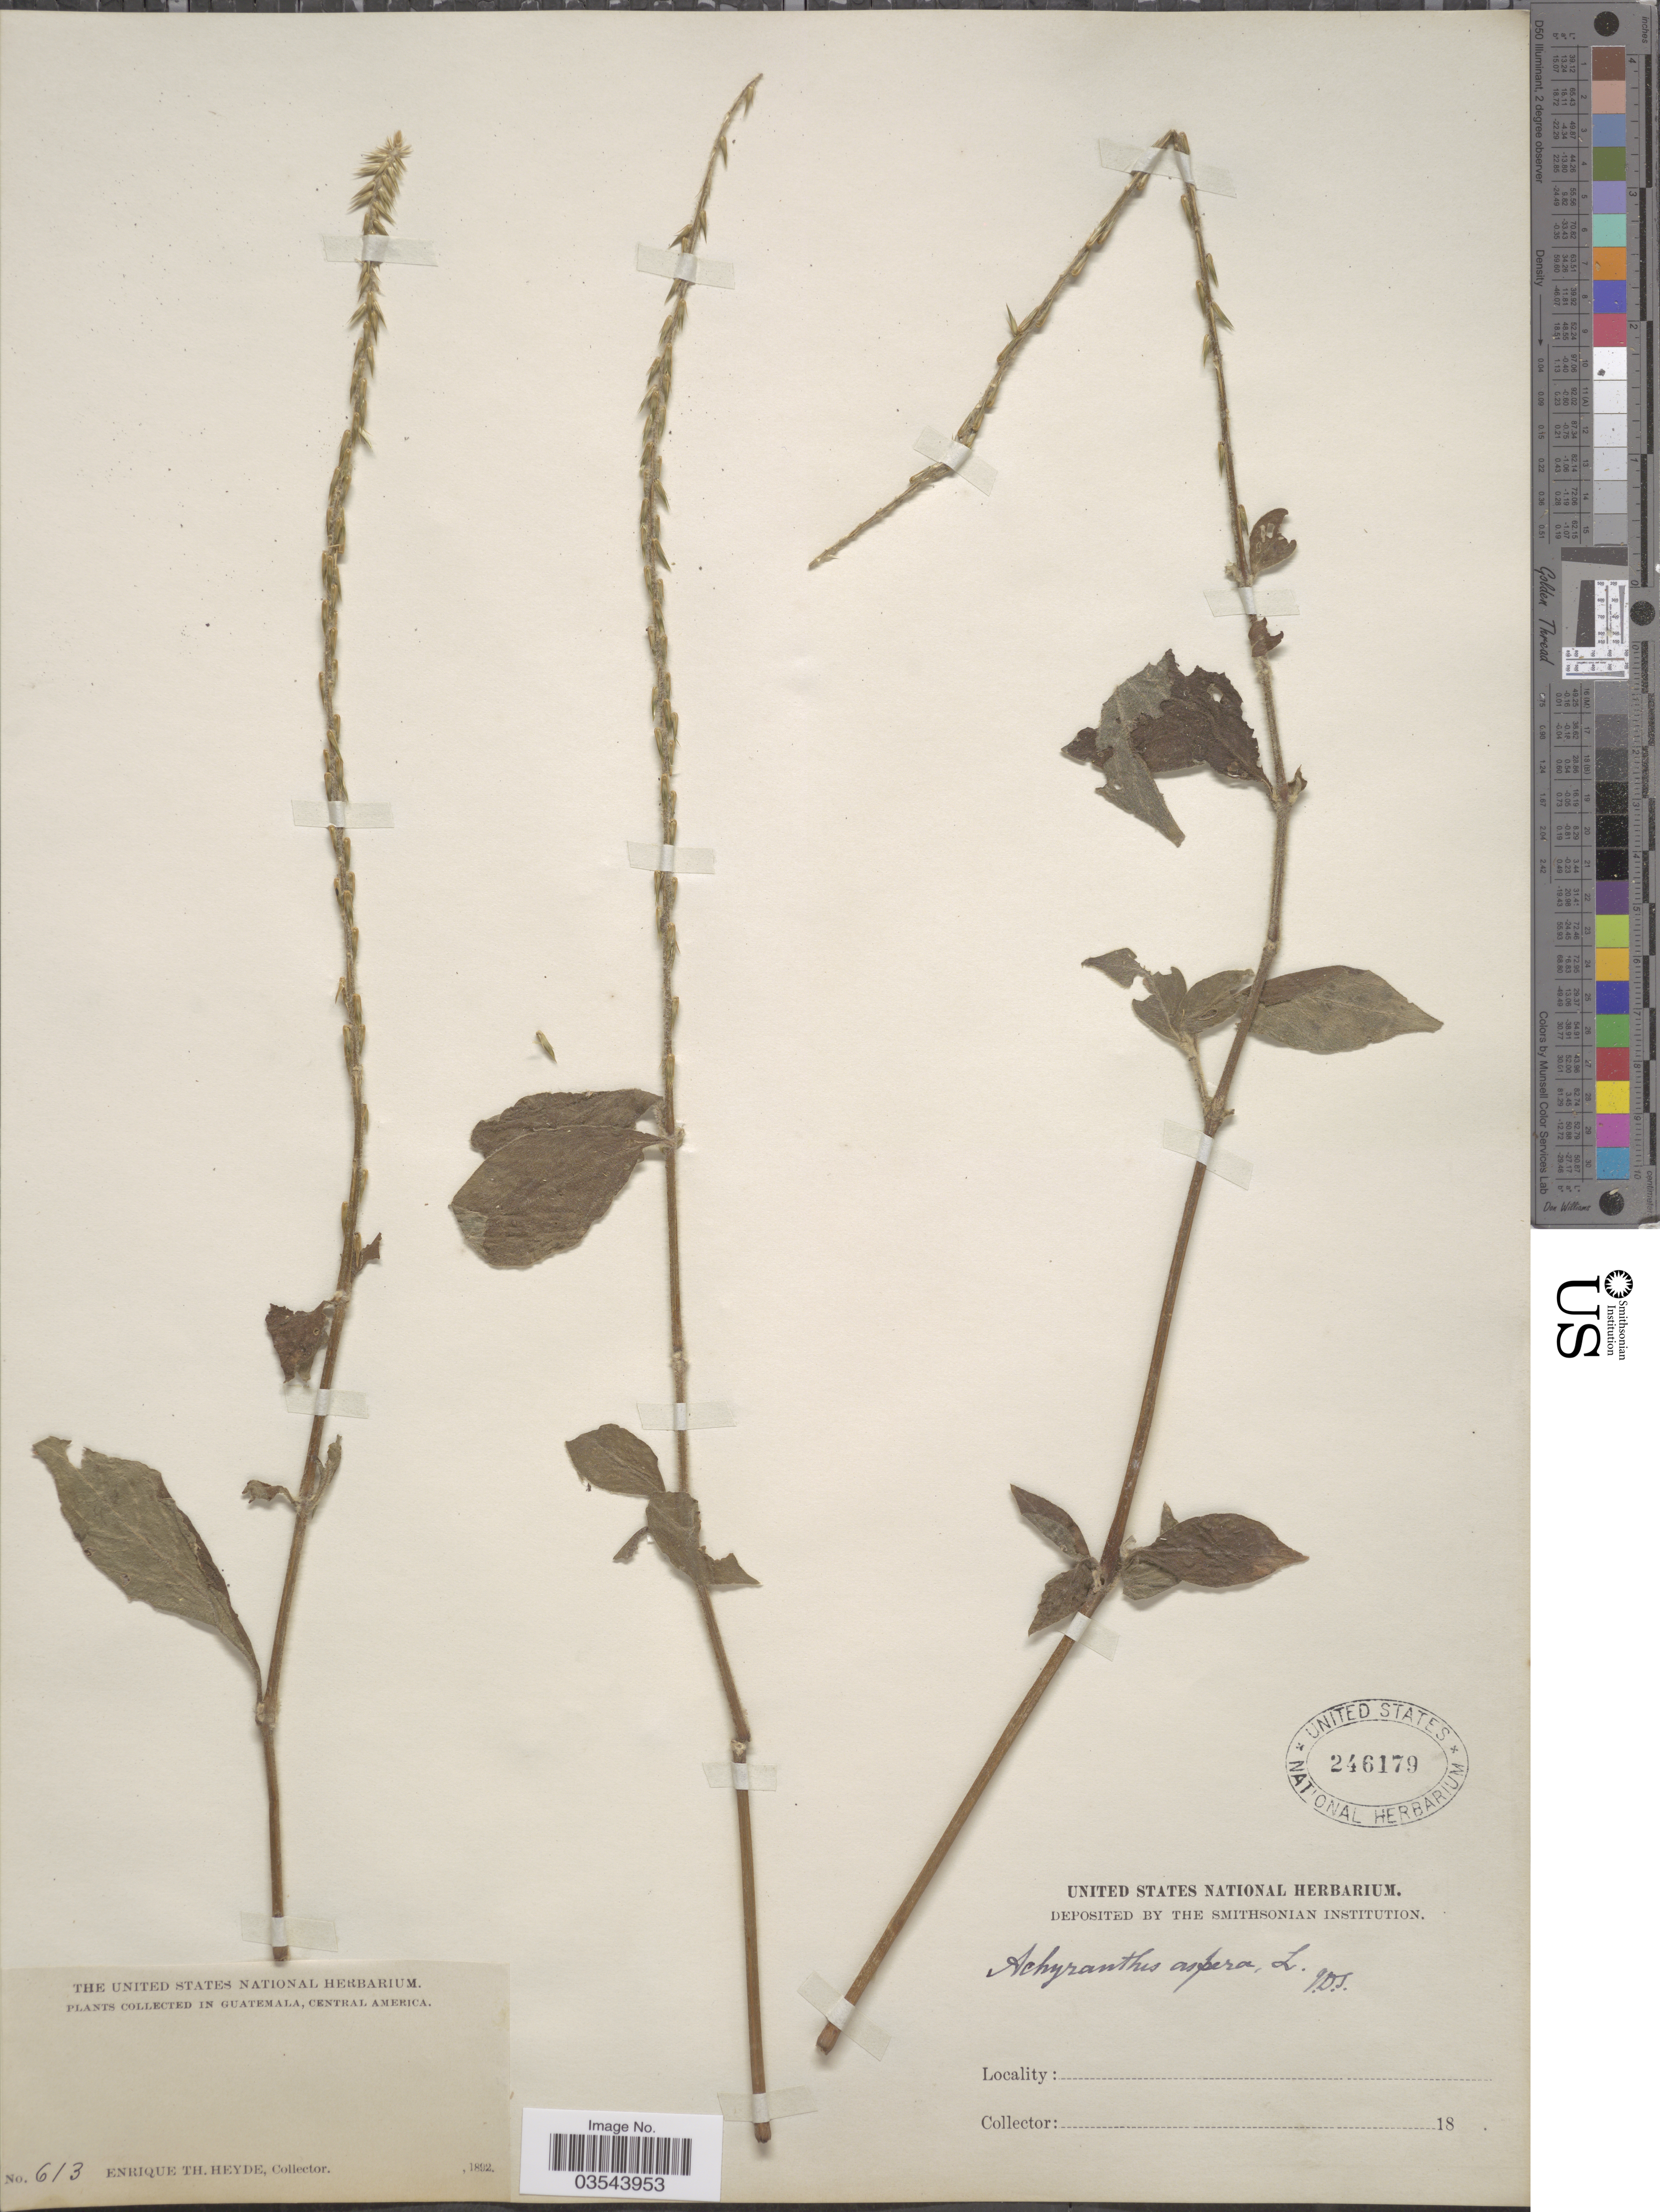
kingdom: Plantae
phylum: Tracheophyta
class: Magnoliopsida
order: Caryophyllales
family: Amaranthaceae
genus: Achyranthes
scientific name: Achyranthes aspera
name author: L.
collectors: E. T. Heyde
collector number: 613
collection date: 1892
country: Guatemala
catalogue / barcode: US 246179